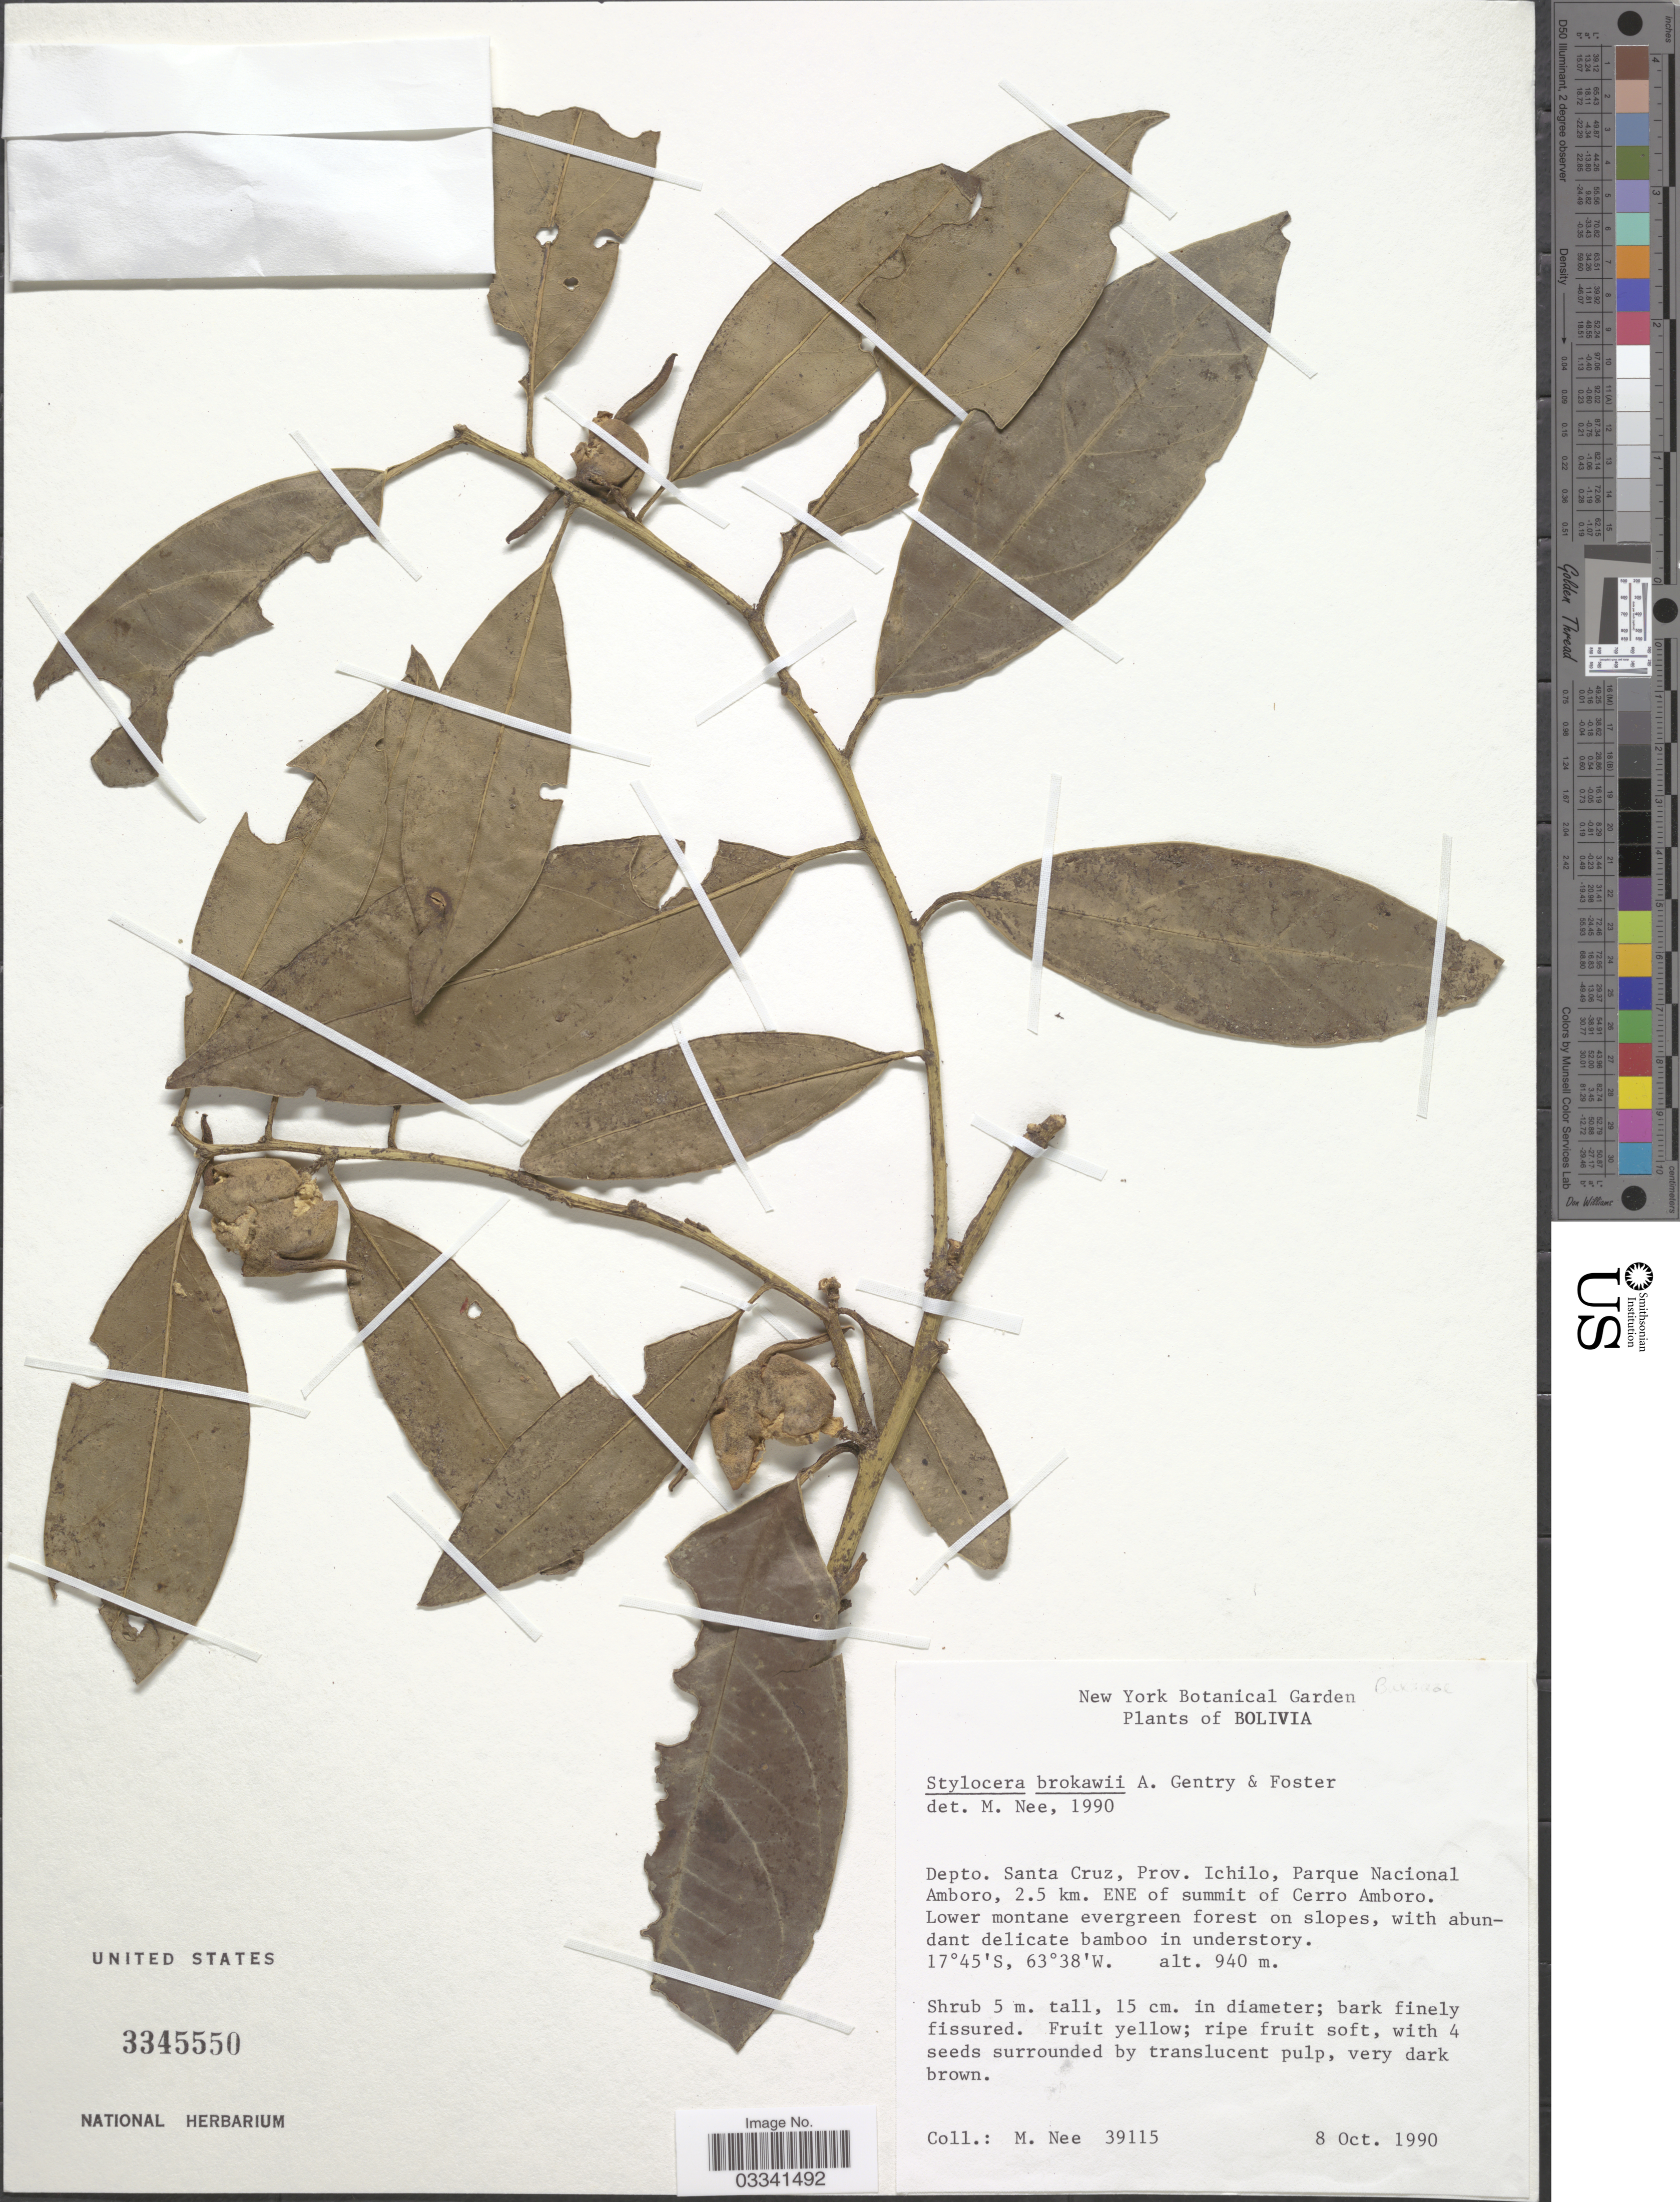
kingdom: Plantae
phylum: Tracheophyta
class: Magnoliopsida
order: Buxales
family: Buxaceae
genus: Styloceras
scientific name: Styloceras brokawii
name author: A.H. Gentry & R. B. Foster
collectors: M. Nee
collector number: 39115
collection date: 1990-10-08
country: Bolivia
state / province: Santa Cruz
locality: Depto. Santa Cruz, Prov. Ichilo, Parque Nacional Amboro, 2.5 km. ENE of summit of Cerro Amboro.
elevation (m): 940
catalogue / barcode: US 3345550